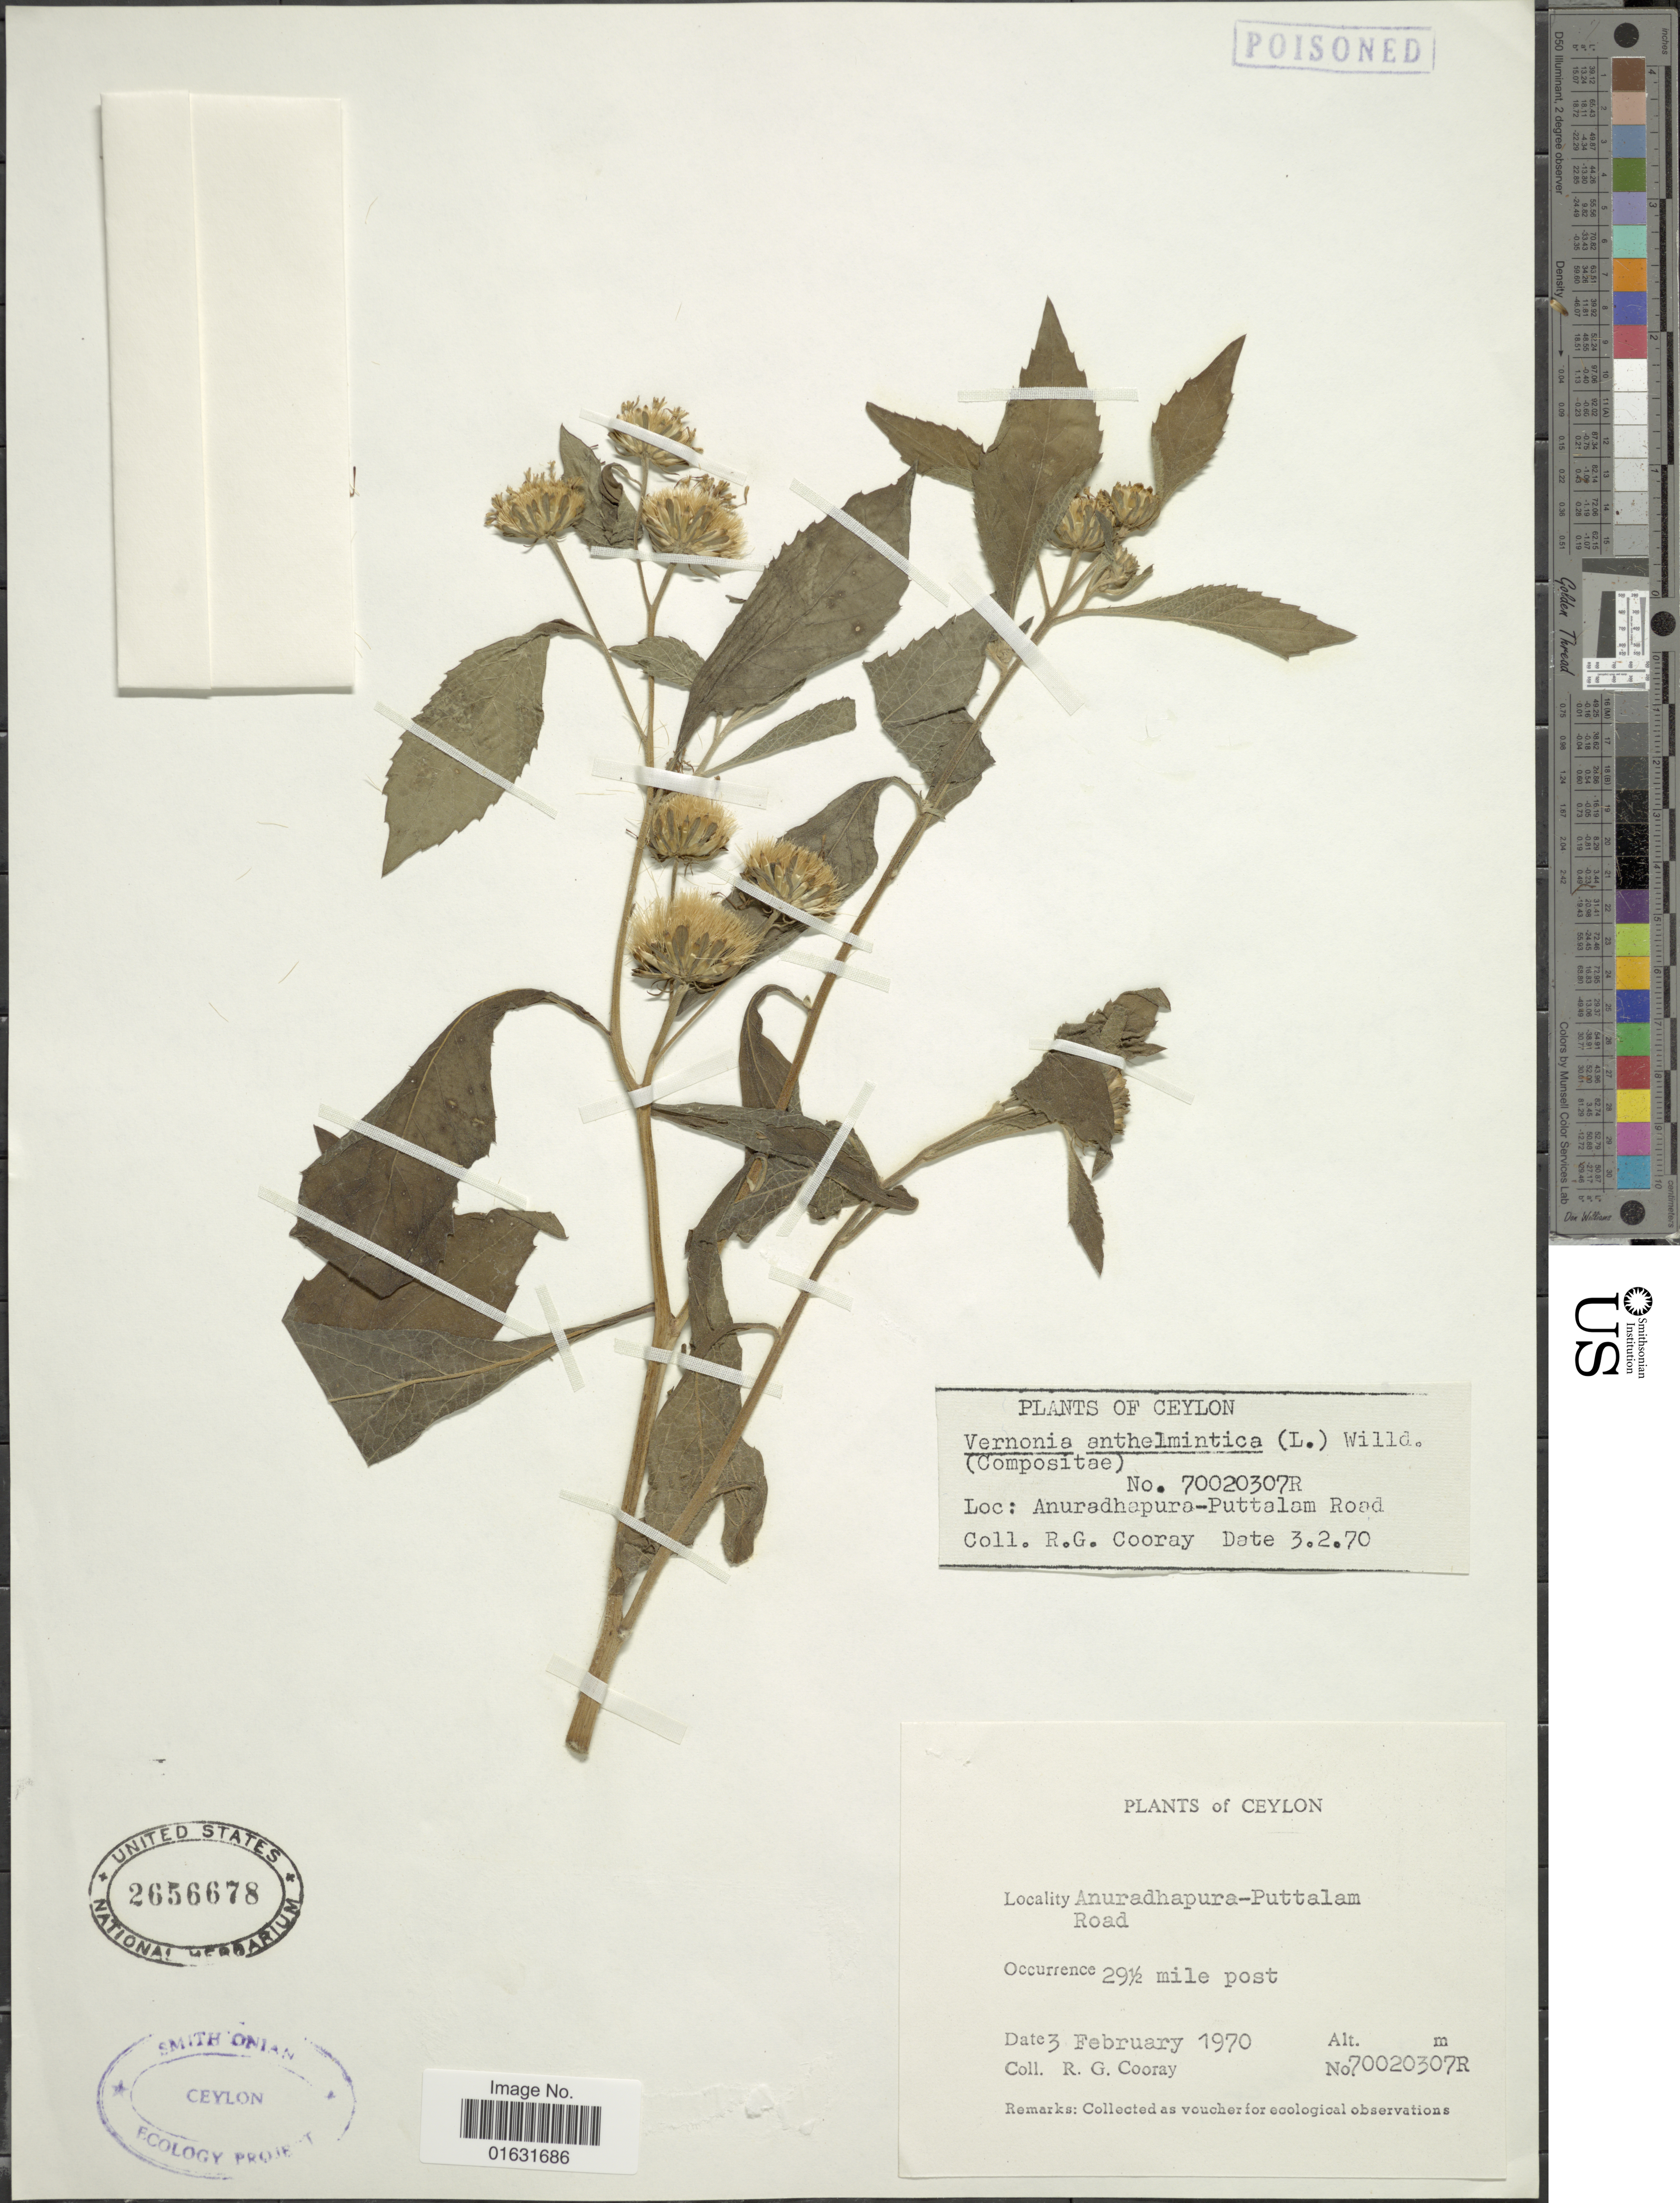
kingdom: Plantae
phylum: Tracheophyta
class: Magnoliopsida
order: Asterales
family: Asteraceae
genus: Baccharoides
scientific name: Baccharoides anthelmintica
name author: (L.) Moench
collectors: R. Cooray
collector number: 70020307R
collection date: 1970-02-03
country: Sri Lanka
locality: Anuradhapura-Puttalam Road, 29½ mile post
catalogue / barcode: US 2656678